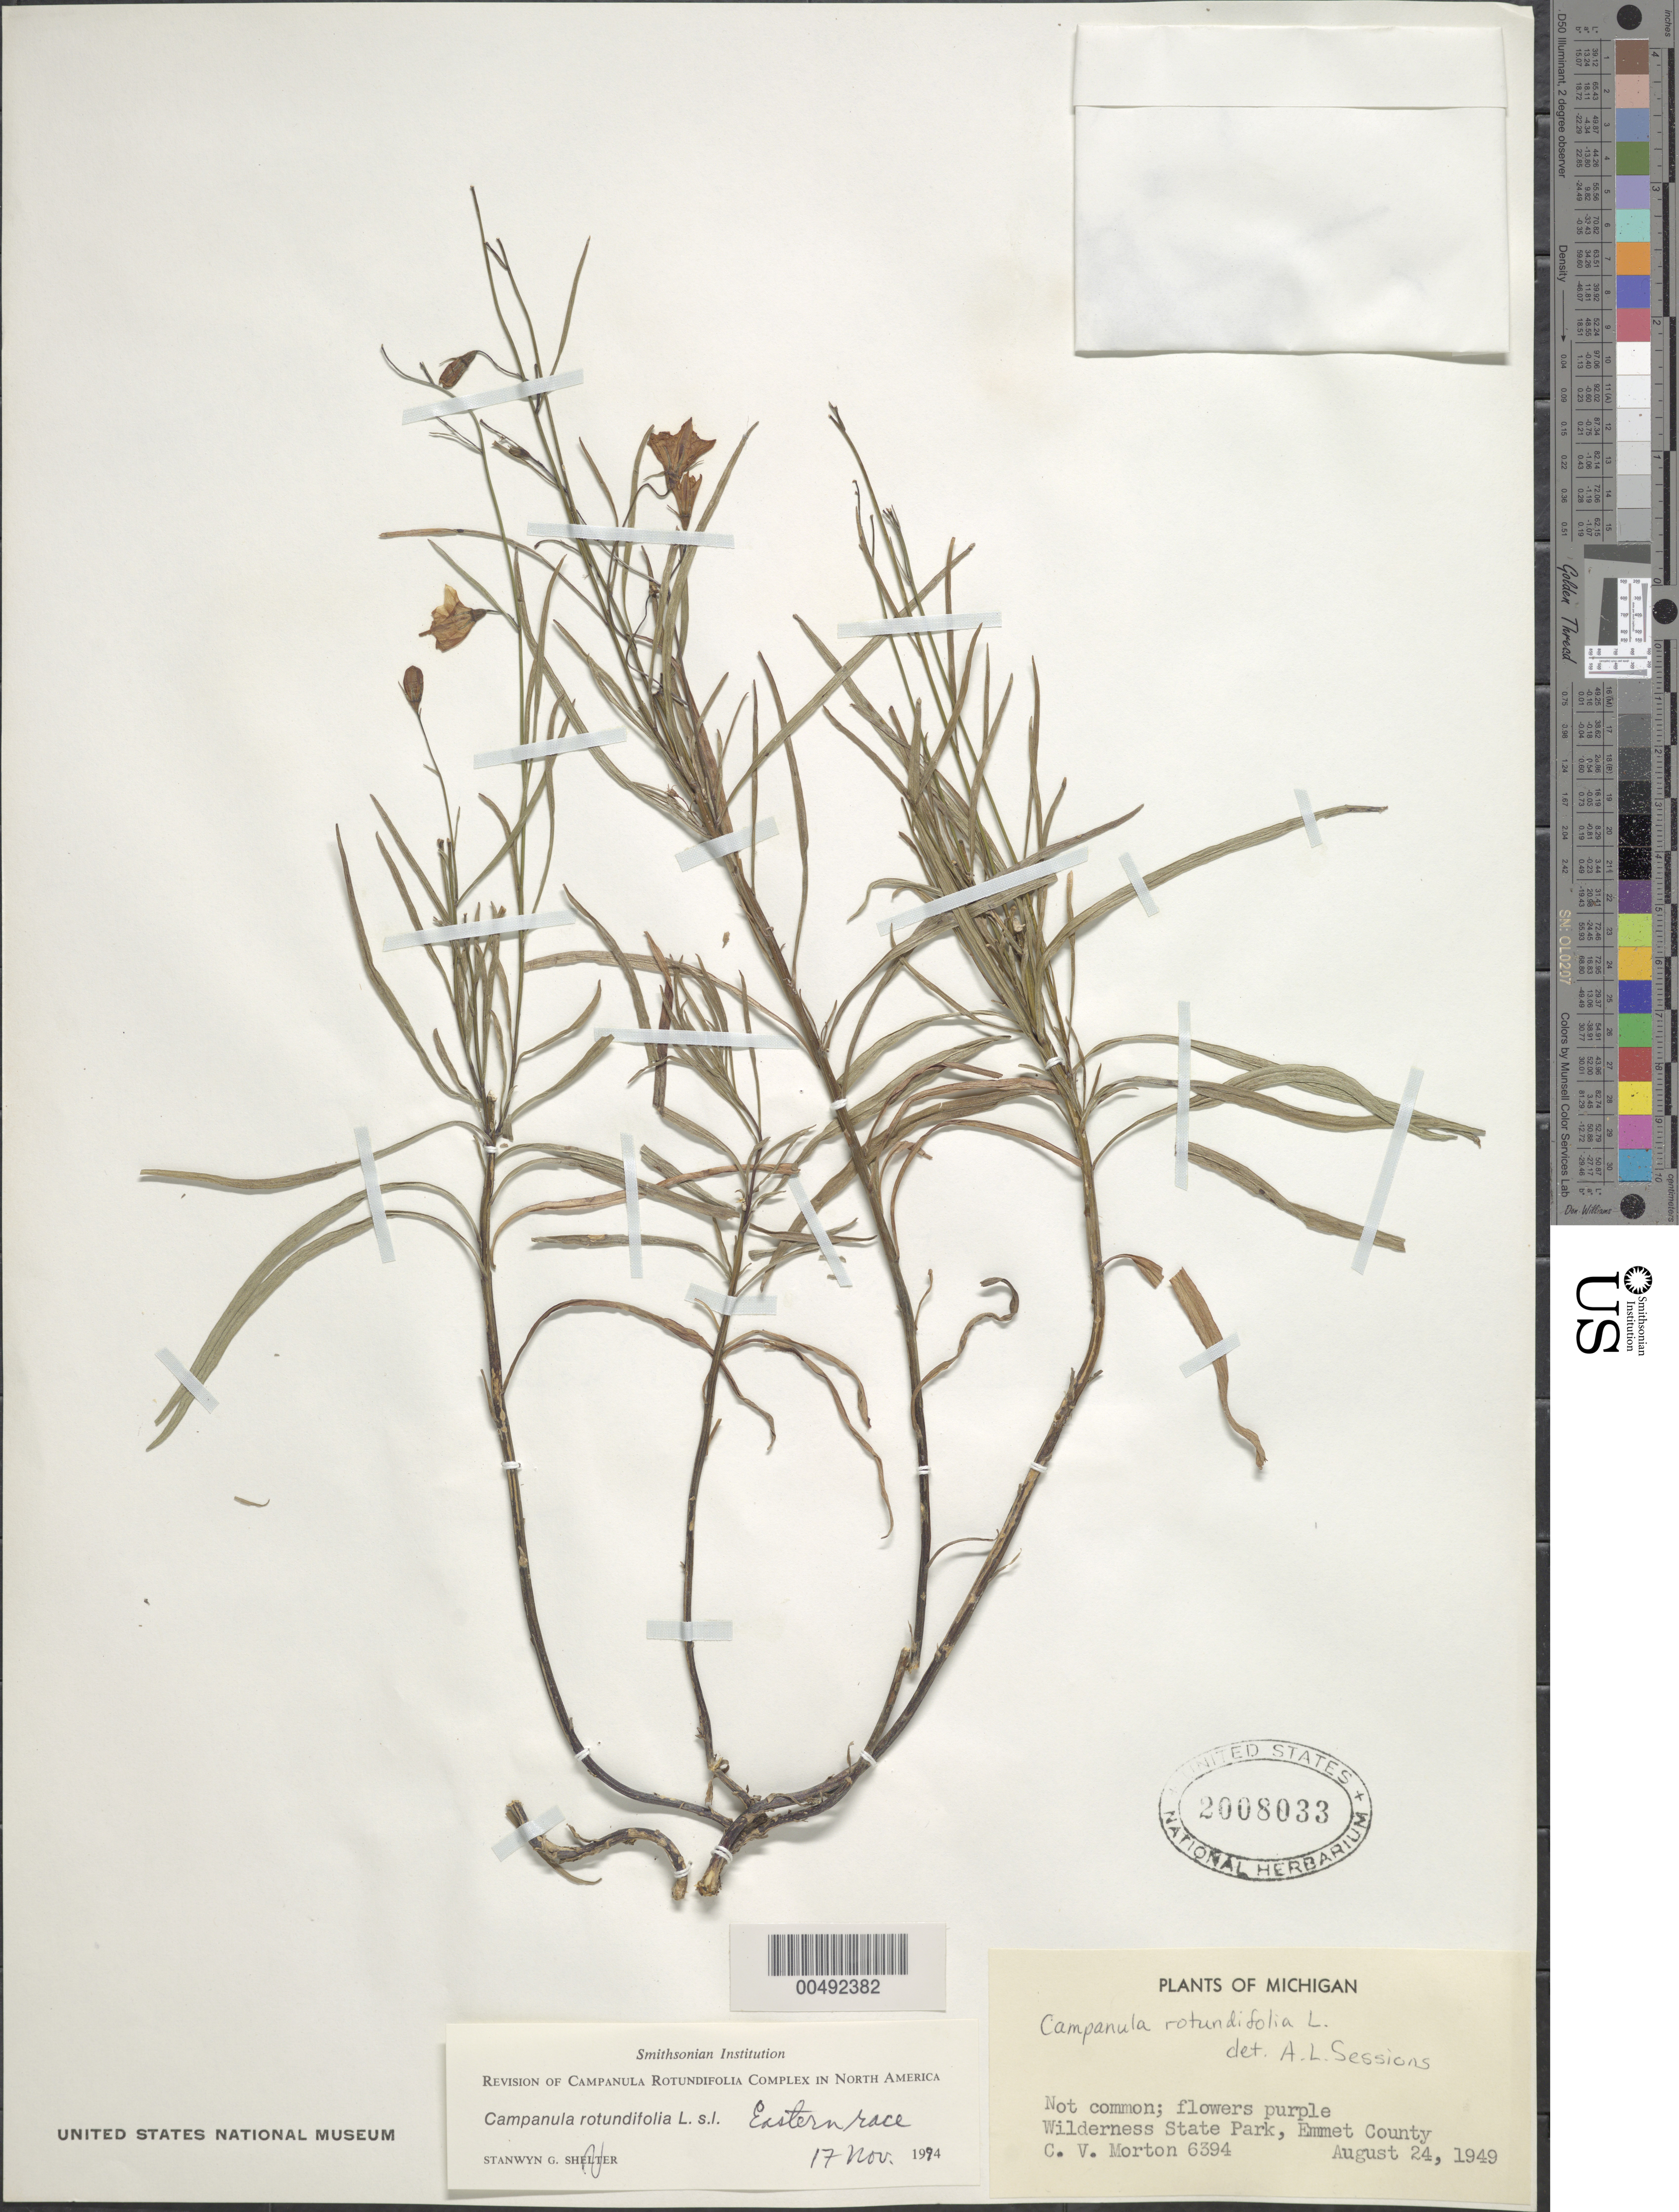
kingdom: Plantae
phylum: Tracheophyta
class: Magnoliopsida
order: Asterales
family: Campanulaceae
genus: Campanula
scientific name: Campanula rotundifolia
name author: L.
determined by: Session, A. L.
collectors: C. V. Morton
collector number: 6394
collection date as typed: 24 Aug 1949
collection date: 1949-08-24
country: United States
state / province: Michigan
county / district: Emmet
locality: Wilderness State Park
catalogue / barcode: US 2008033